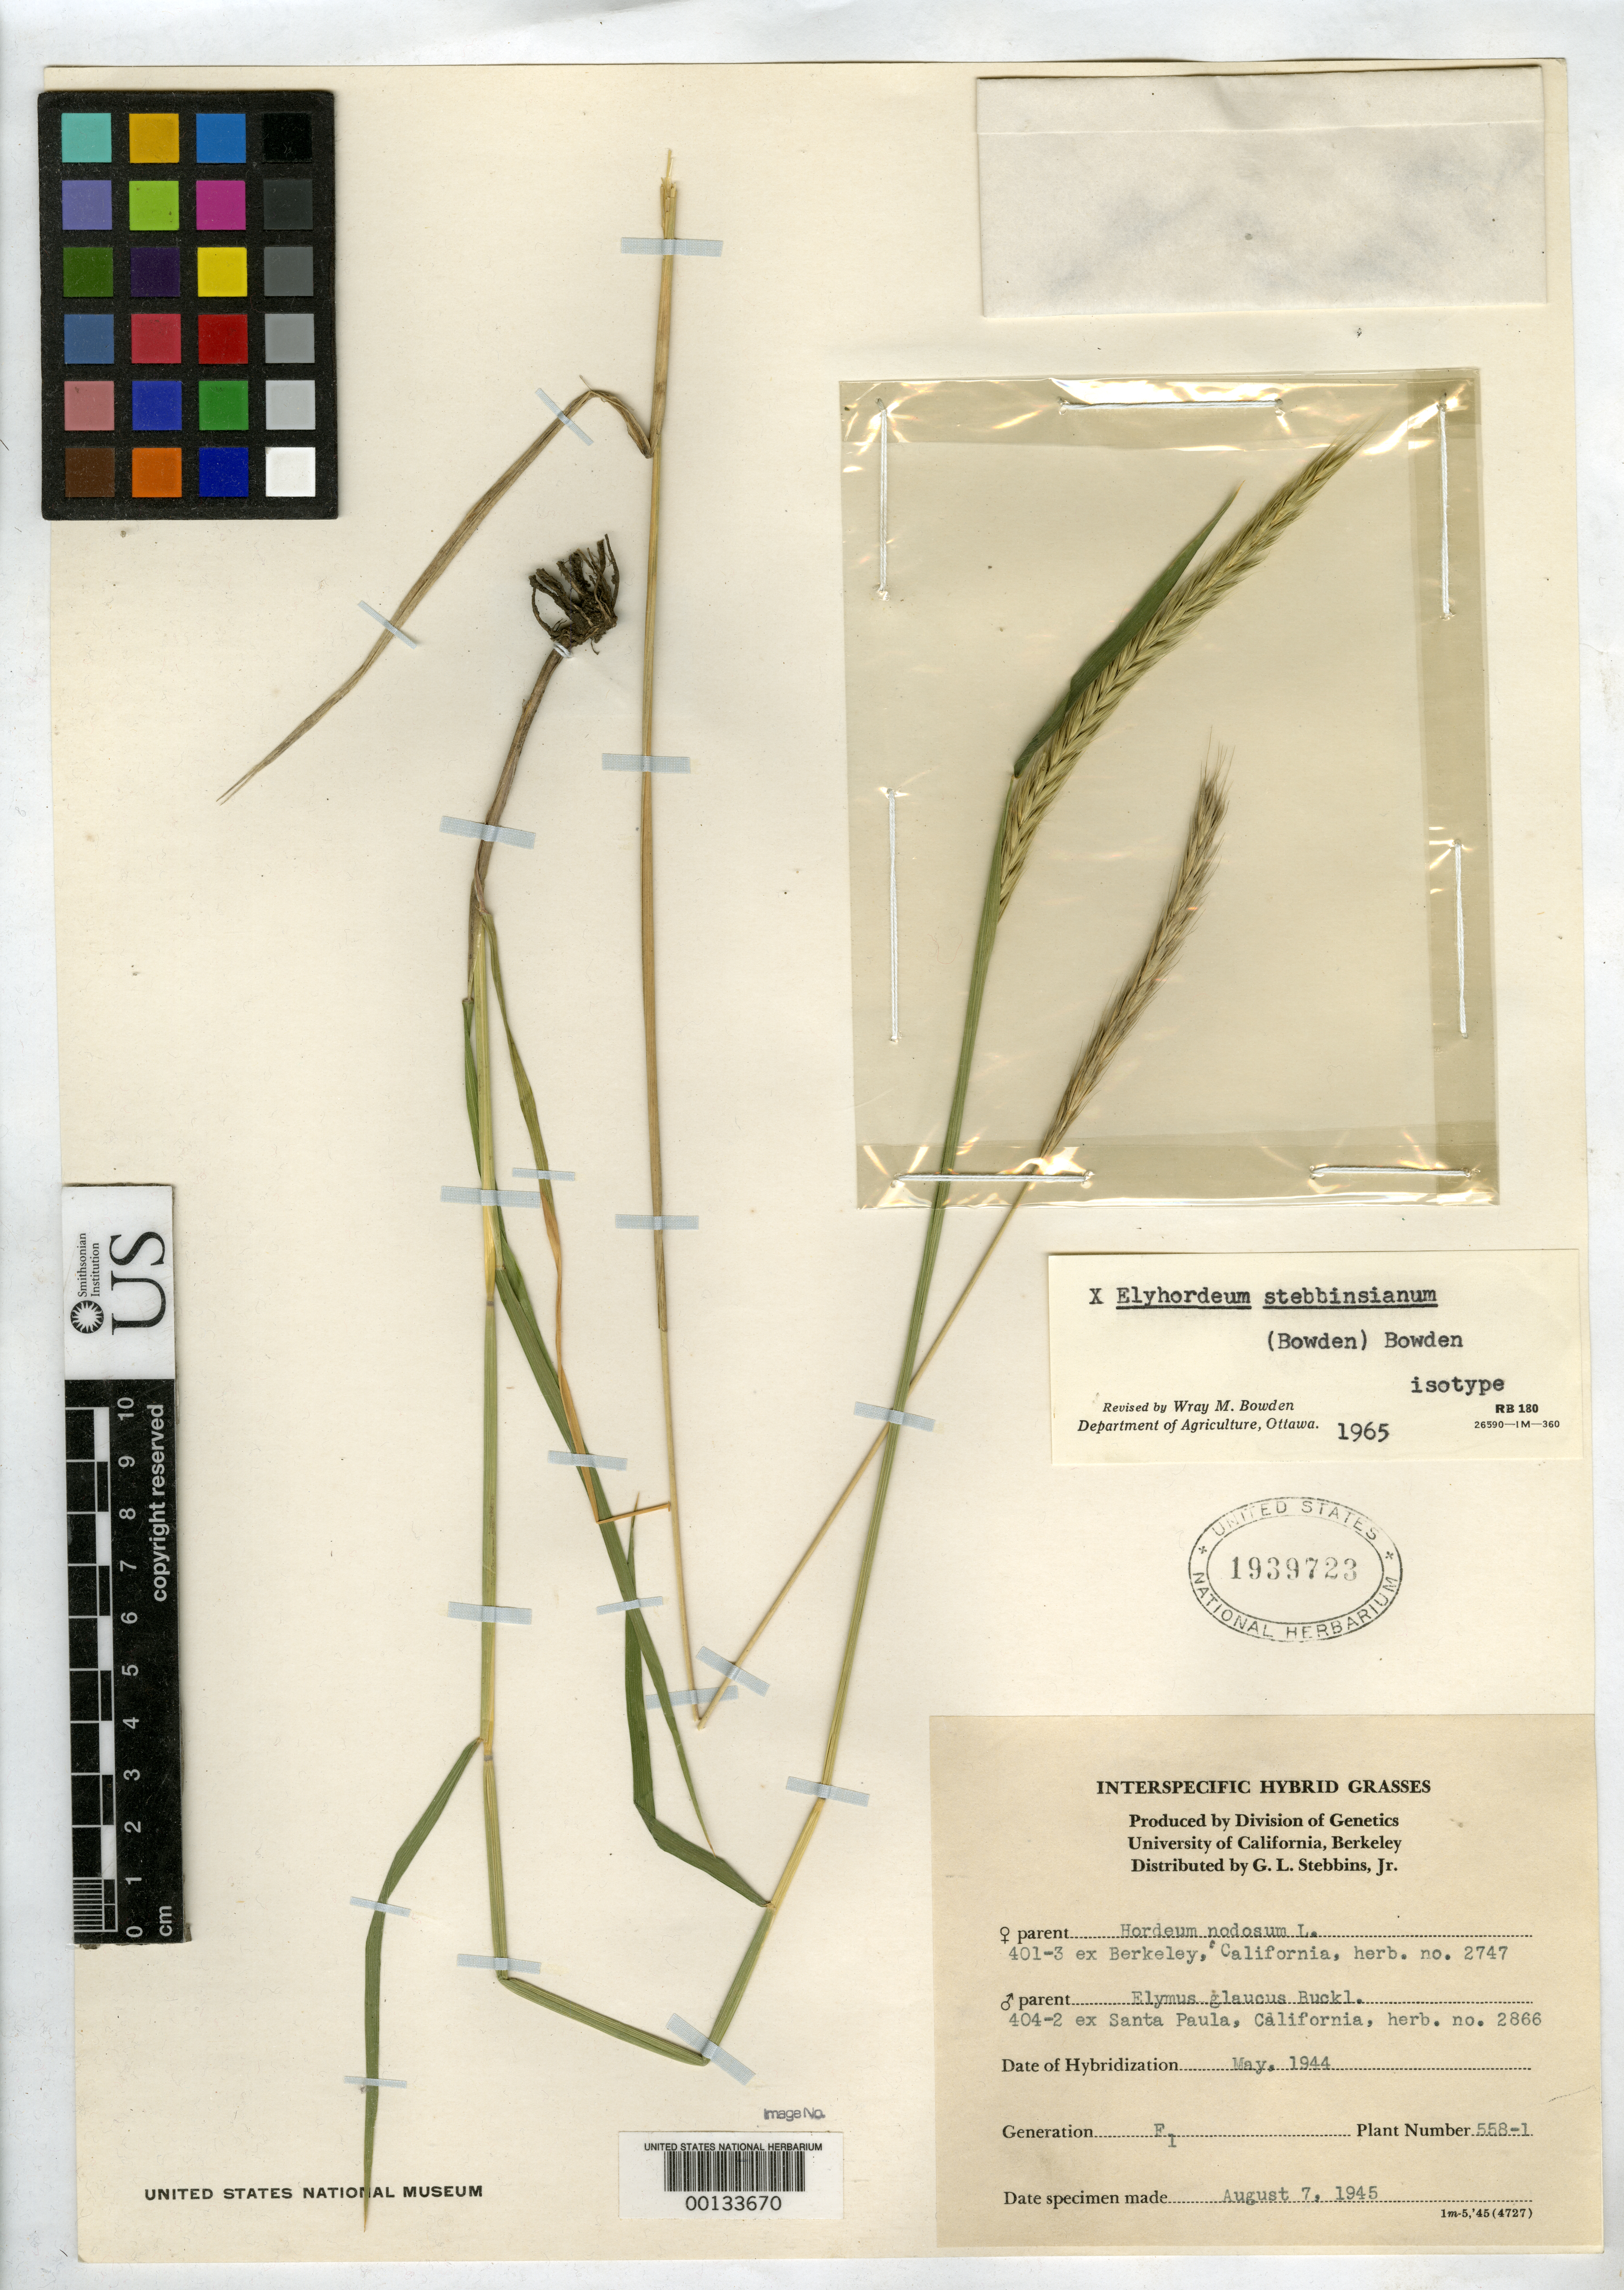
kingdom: Plantae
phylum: Tracheophyta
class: Liliopsida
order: Poales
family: Poaceae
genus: Elymordeum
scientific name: x Elymordeum stebbinsianum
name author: Bowden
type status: Isotype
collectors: G. L. Stebbins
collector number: Artif. Hybrid #558-1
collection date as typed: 07 Aug 1945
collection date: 1945-08-07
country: United States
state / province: California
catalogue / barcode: US 1939723